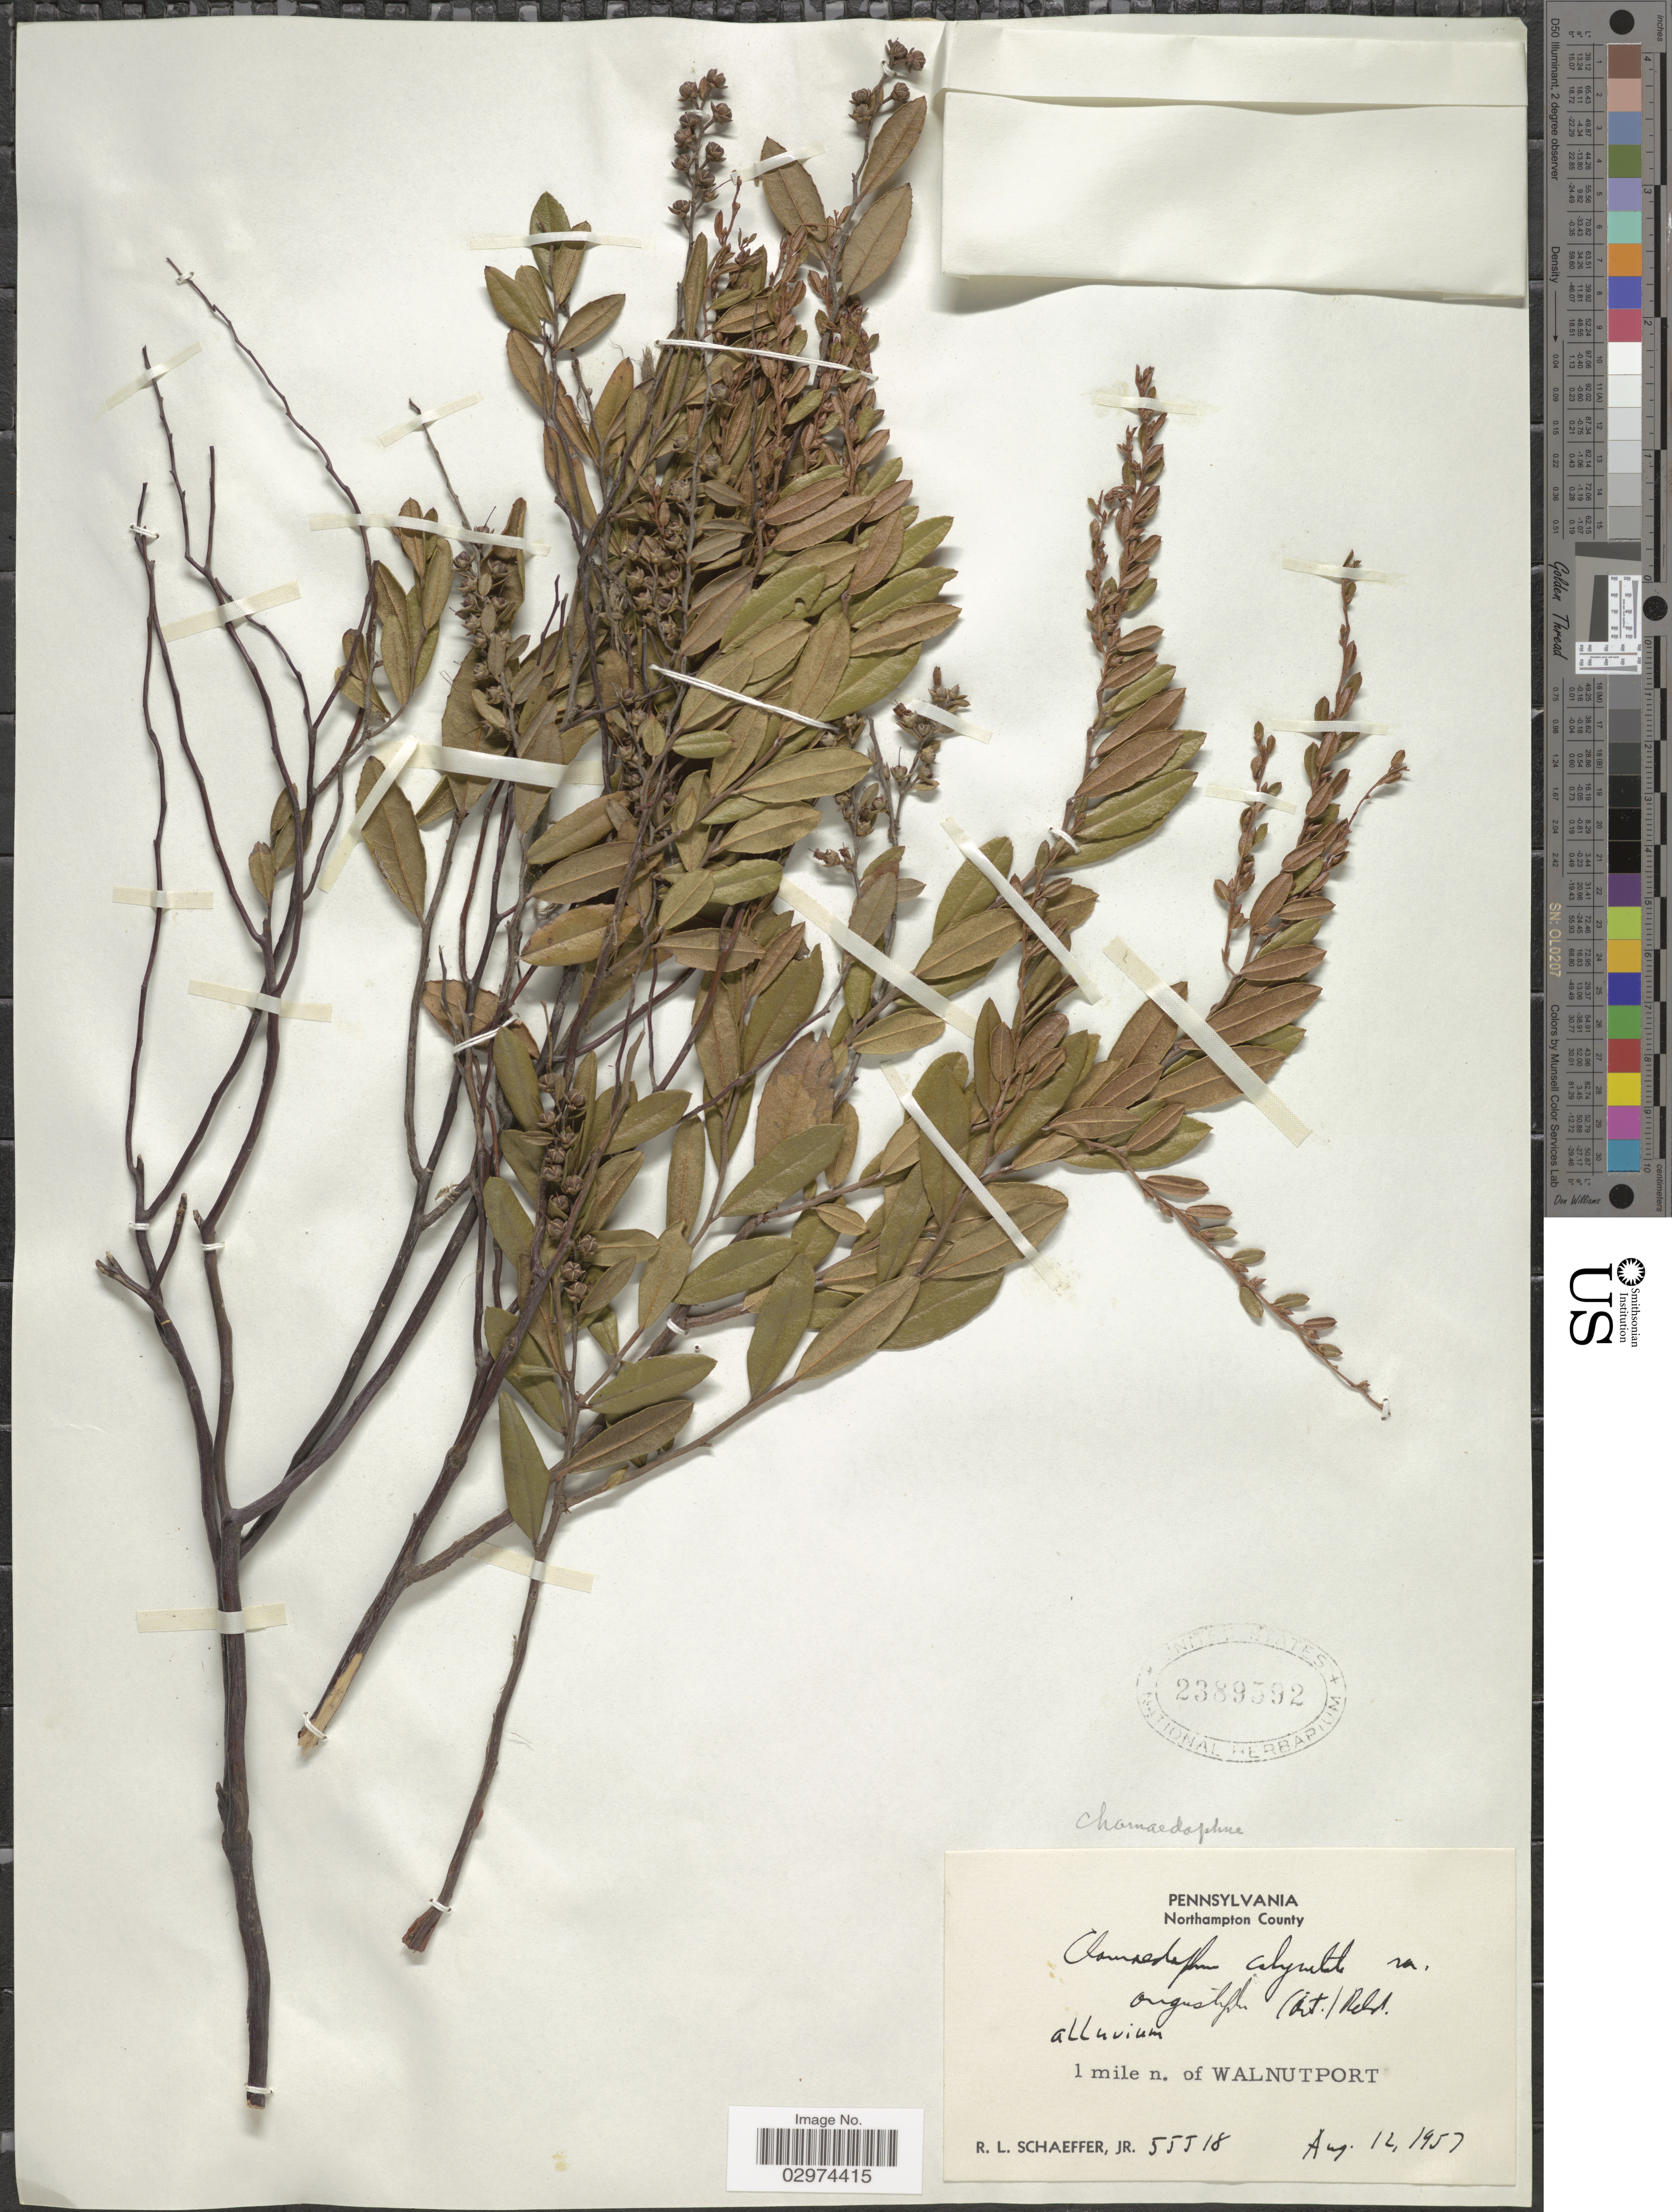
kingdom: Plantae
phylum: Tracheophyta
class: Magnoliopsida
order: Ericales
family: Ericaceae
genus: Chamaedaphne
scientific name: Chamaedaphne calyculata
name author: (L.) Moench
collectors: R. L. Schaeffer Jr.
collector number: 55518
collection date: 1957-08-12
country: United States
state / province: Pennsylvania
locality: Northampton County. 1 mile n. of Walnutport.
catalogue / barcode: US 2389592